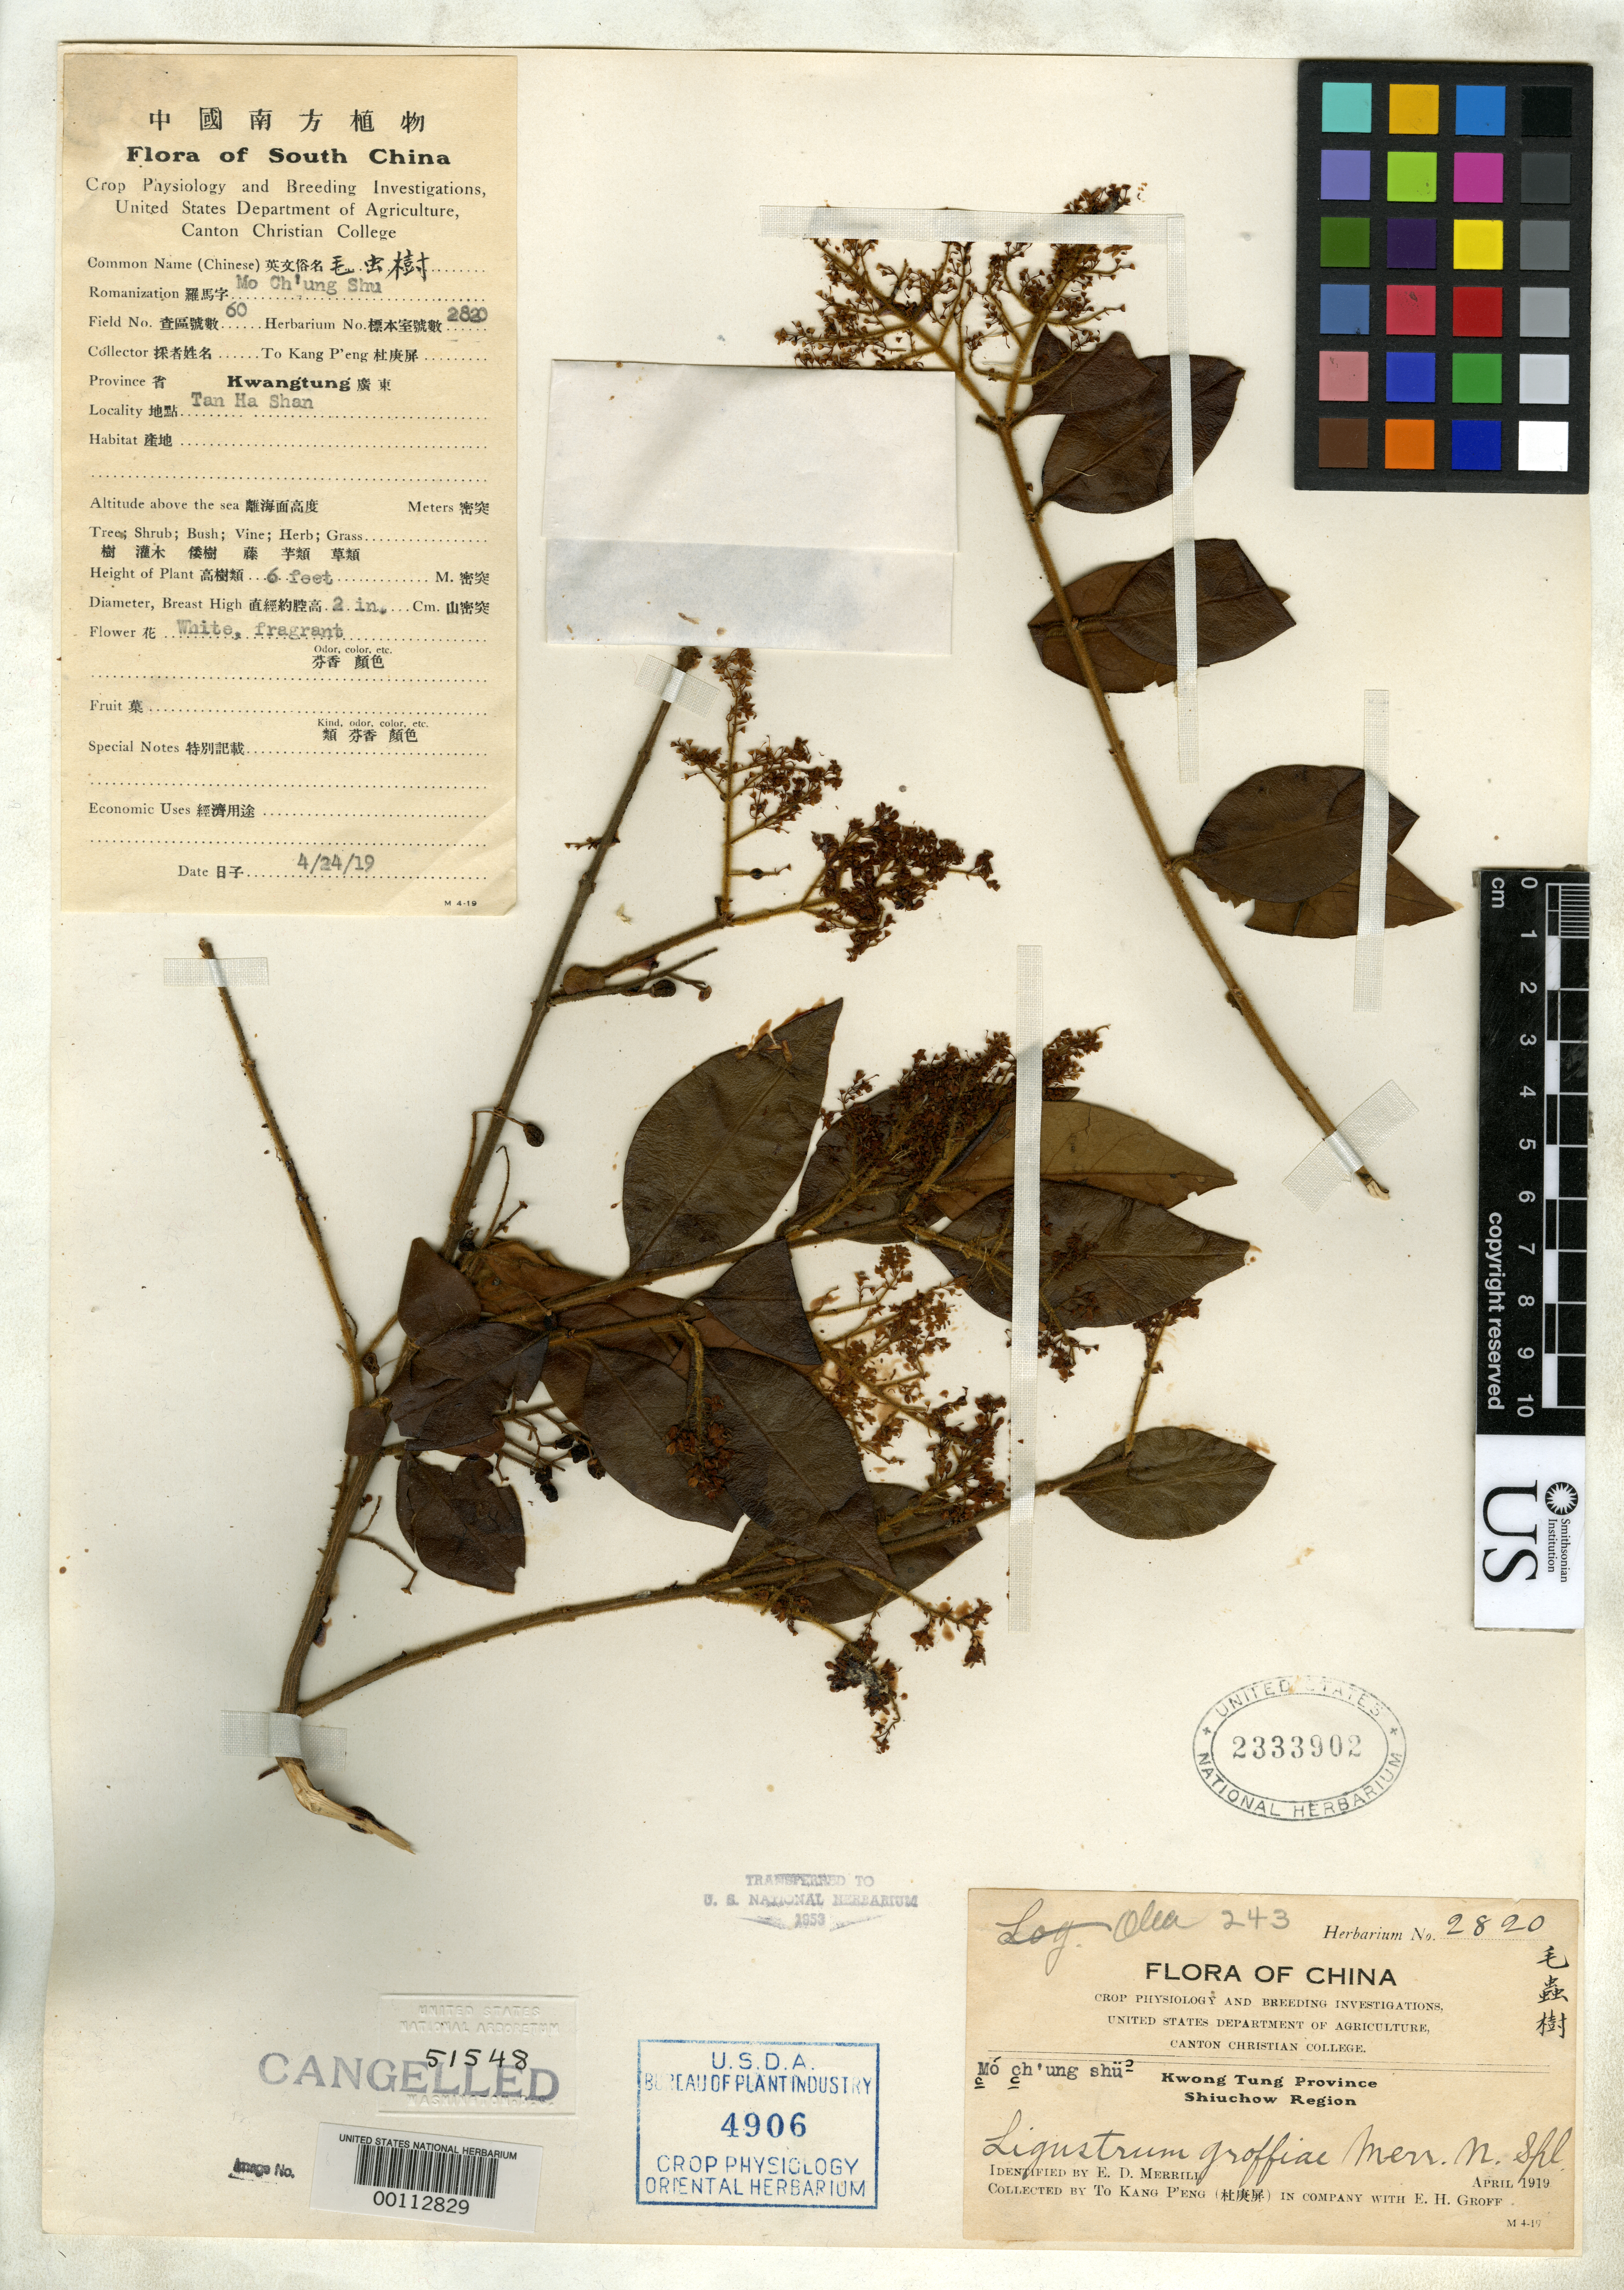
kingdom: Plantae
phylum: Tracheophyta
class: Magnoliopsida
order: Lamiales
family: Oleaceae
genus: Ligustrum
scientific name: Ligustrum groffiae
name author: Merr.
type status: Isotype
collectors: Kang Peng To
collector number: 2820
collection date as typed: Apr 1919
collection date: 1919-04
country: China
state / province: Guangdong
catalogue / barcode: US 2333902